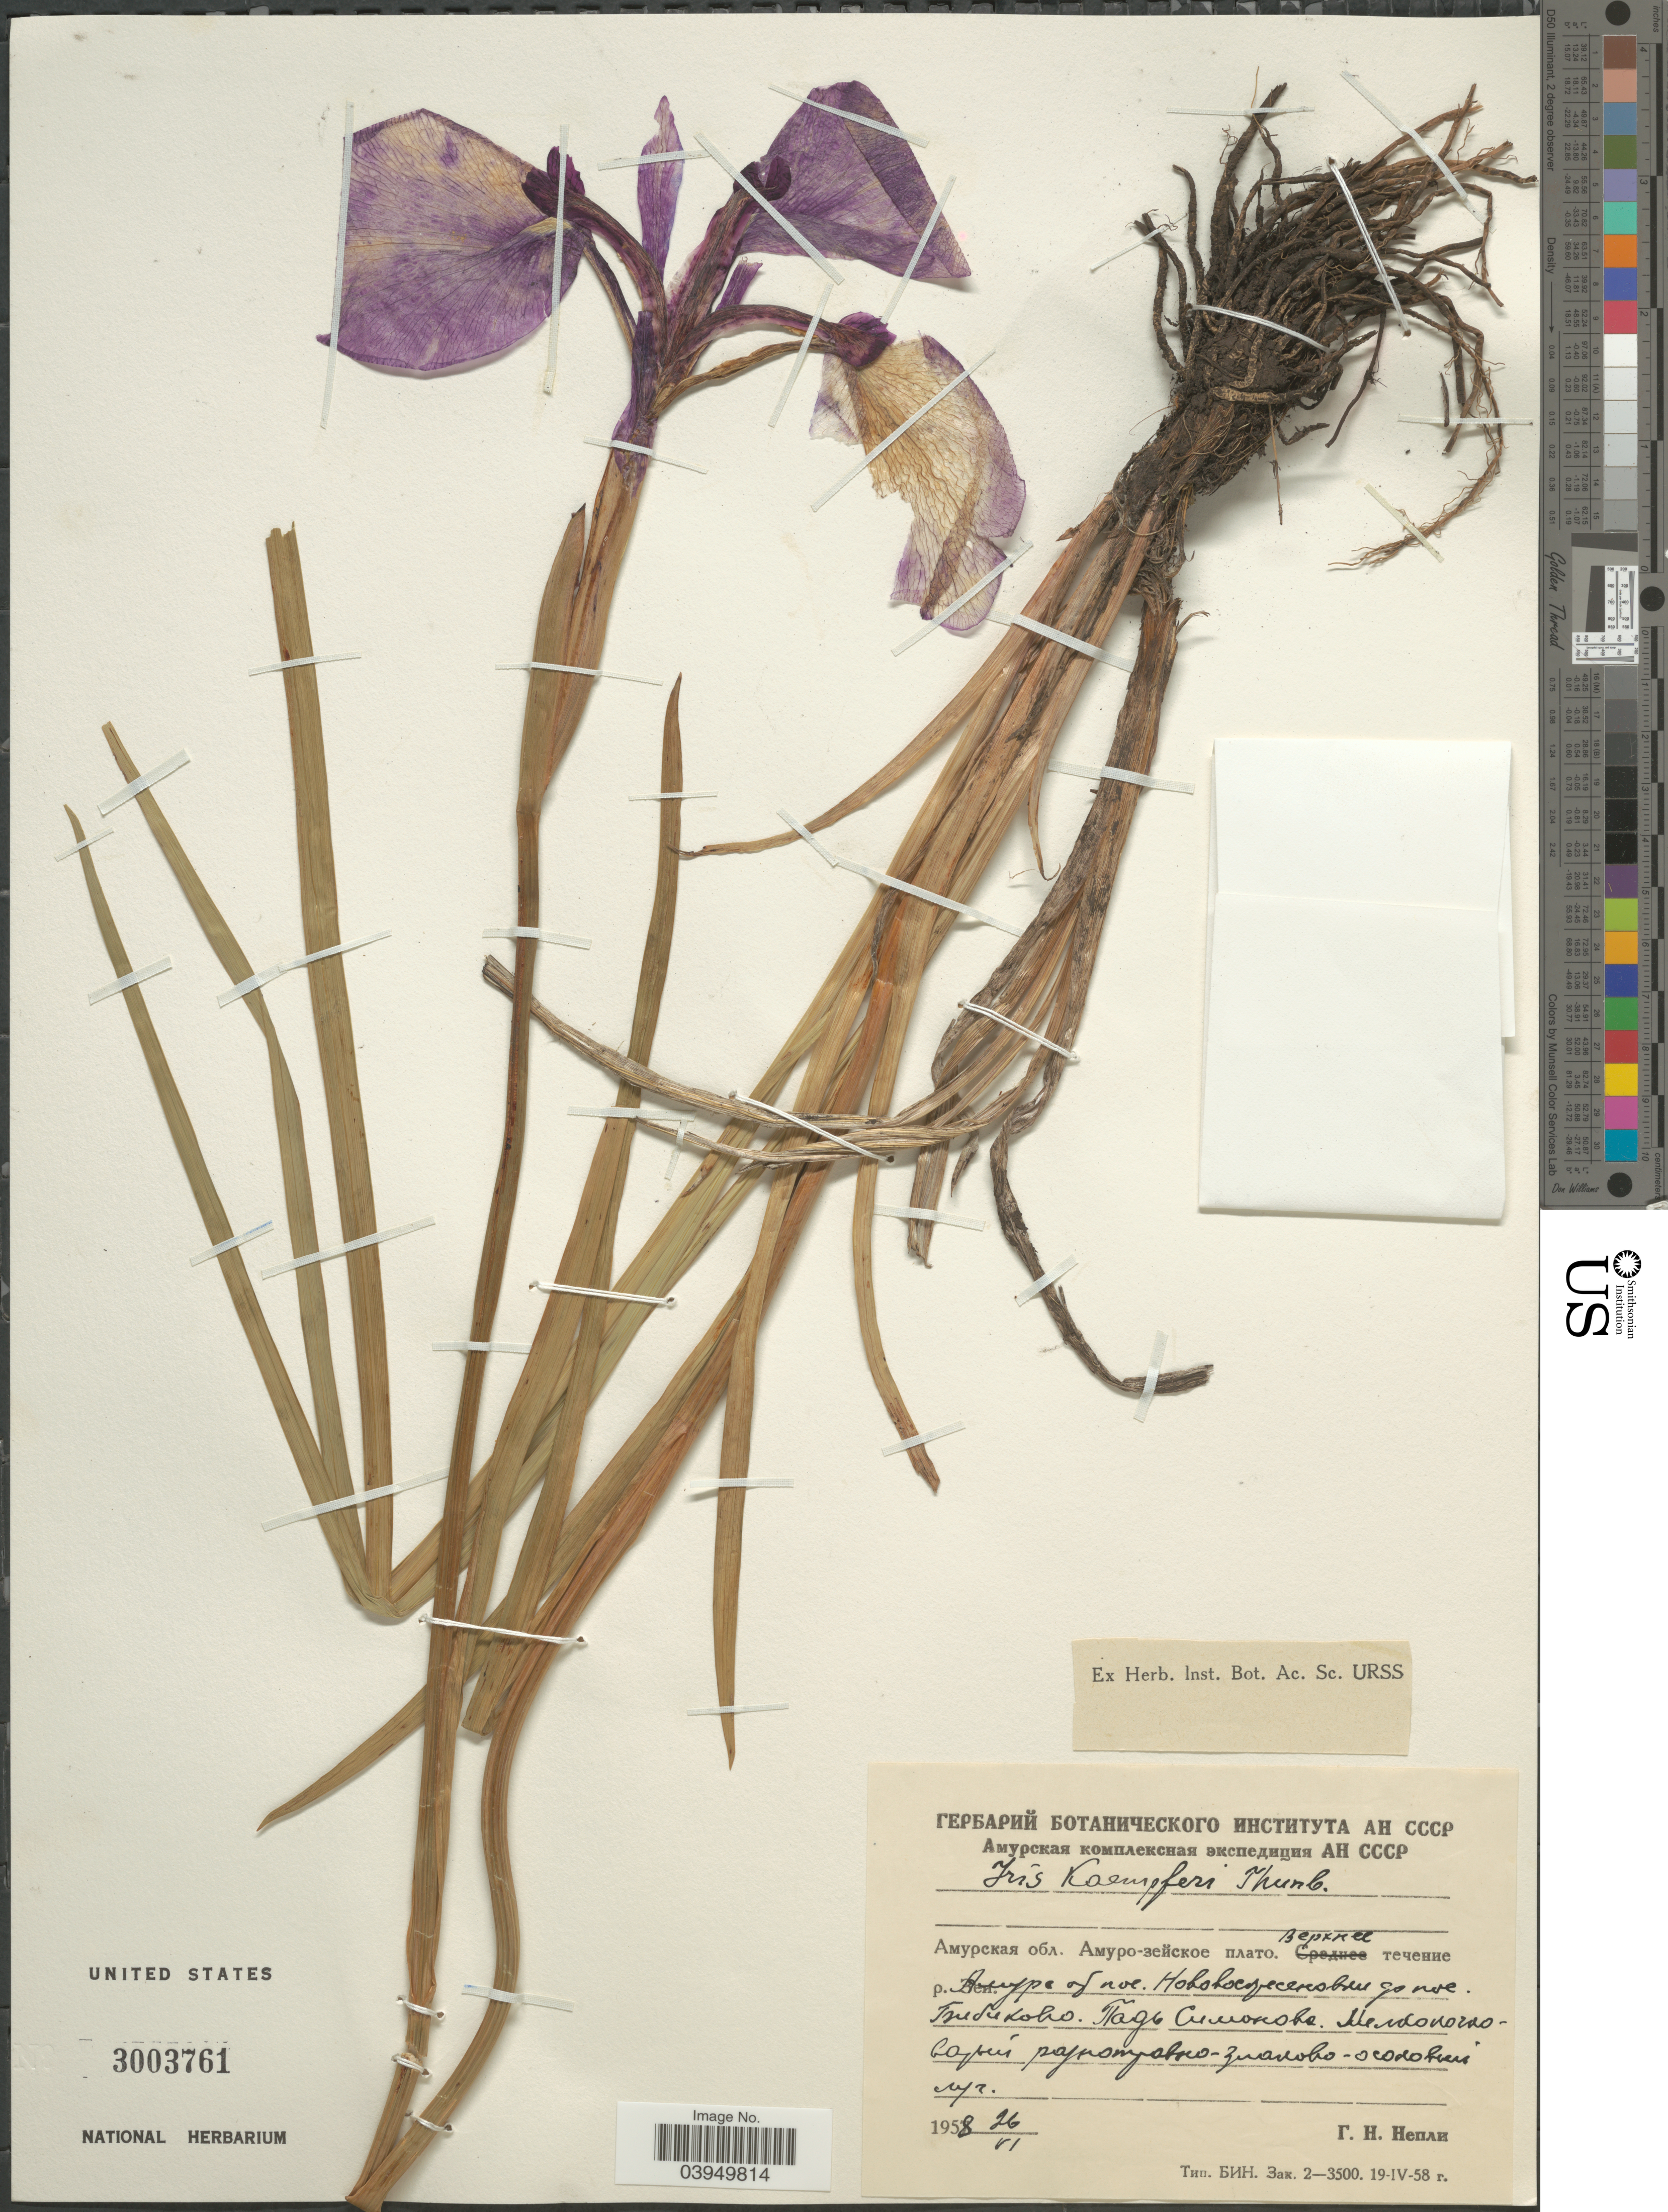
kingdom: Plantae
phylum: Tracheophyta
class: Liliopsida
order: Asparagales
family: Iridaceae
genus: Iris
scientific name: Iris kaempferi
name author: Siebold ex Lem.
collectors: G. Nepli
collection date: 1958-06-26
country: Russian Federation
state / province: Amur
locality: Amur River from Novovoskresenovka to Bibikovo.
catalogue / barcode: US 3003761